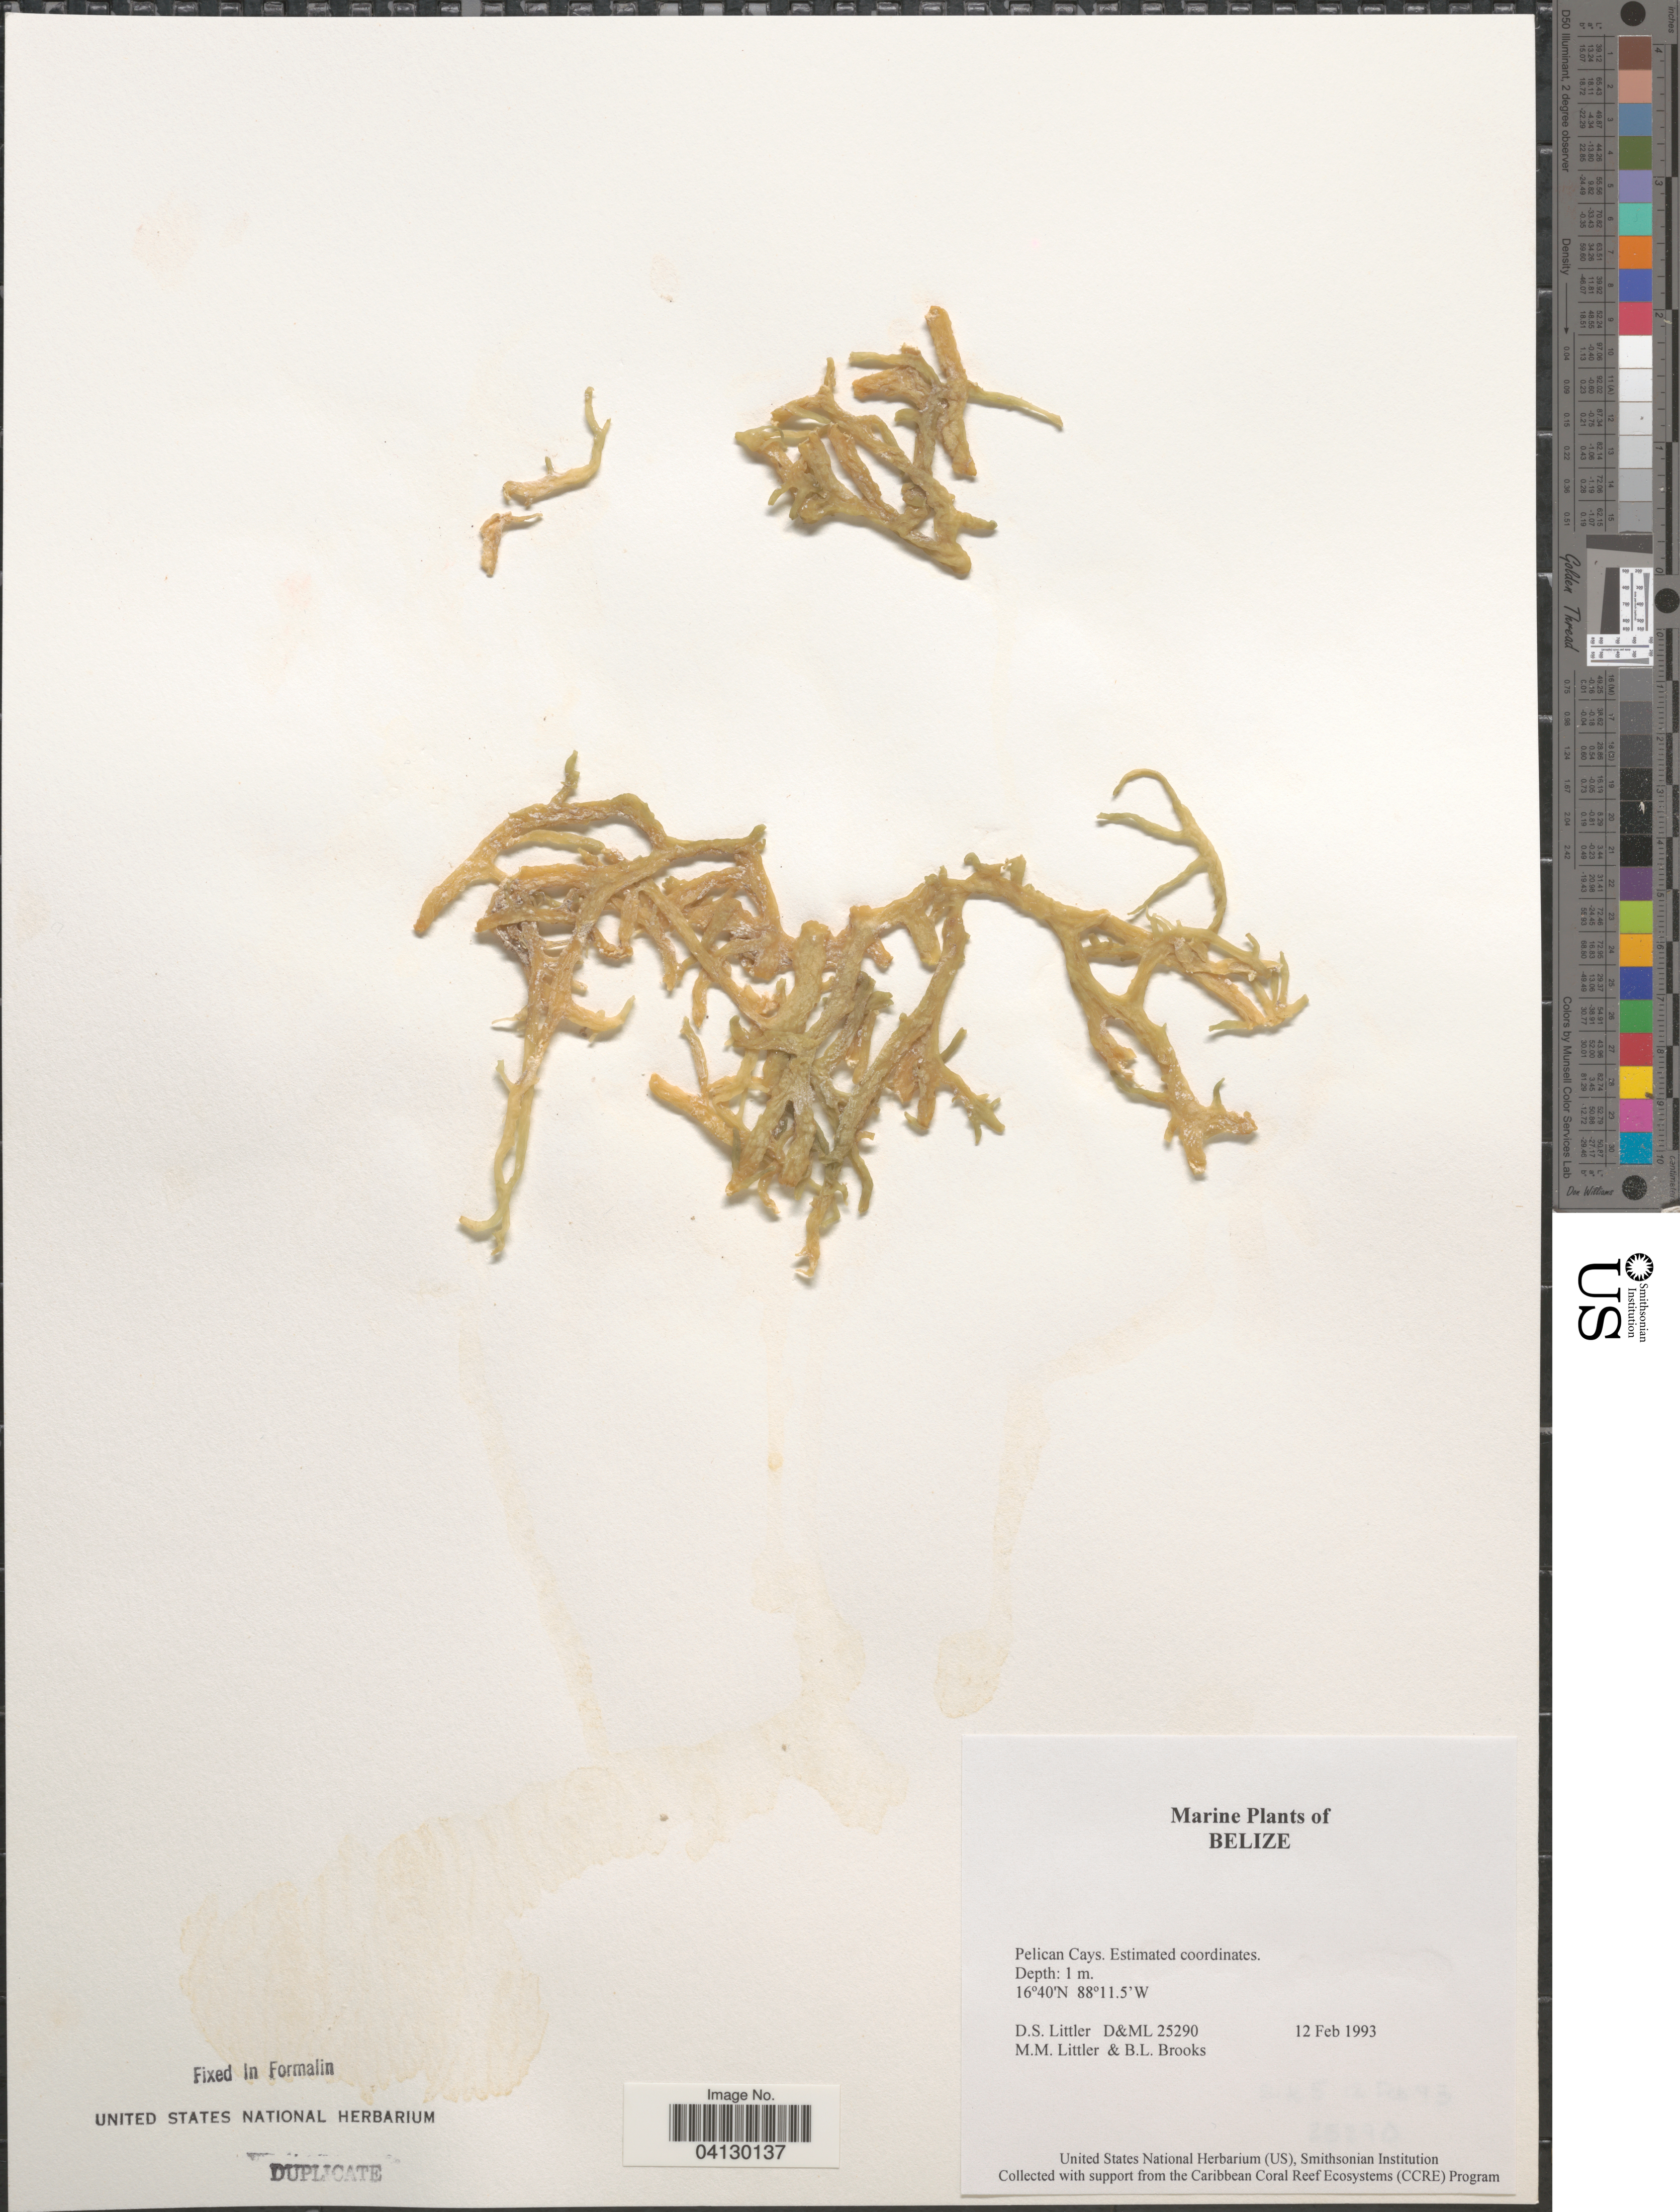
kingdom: Plantae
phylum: Rhodophyta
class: Florideophyceae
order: Corallinales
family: Corallinaceae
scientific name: Crustose Coralline Algae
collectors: D. S. Littler & B. Brooks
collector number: D&ML 25290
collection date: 1993-02-12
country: Belize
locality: Pelican Cays.